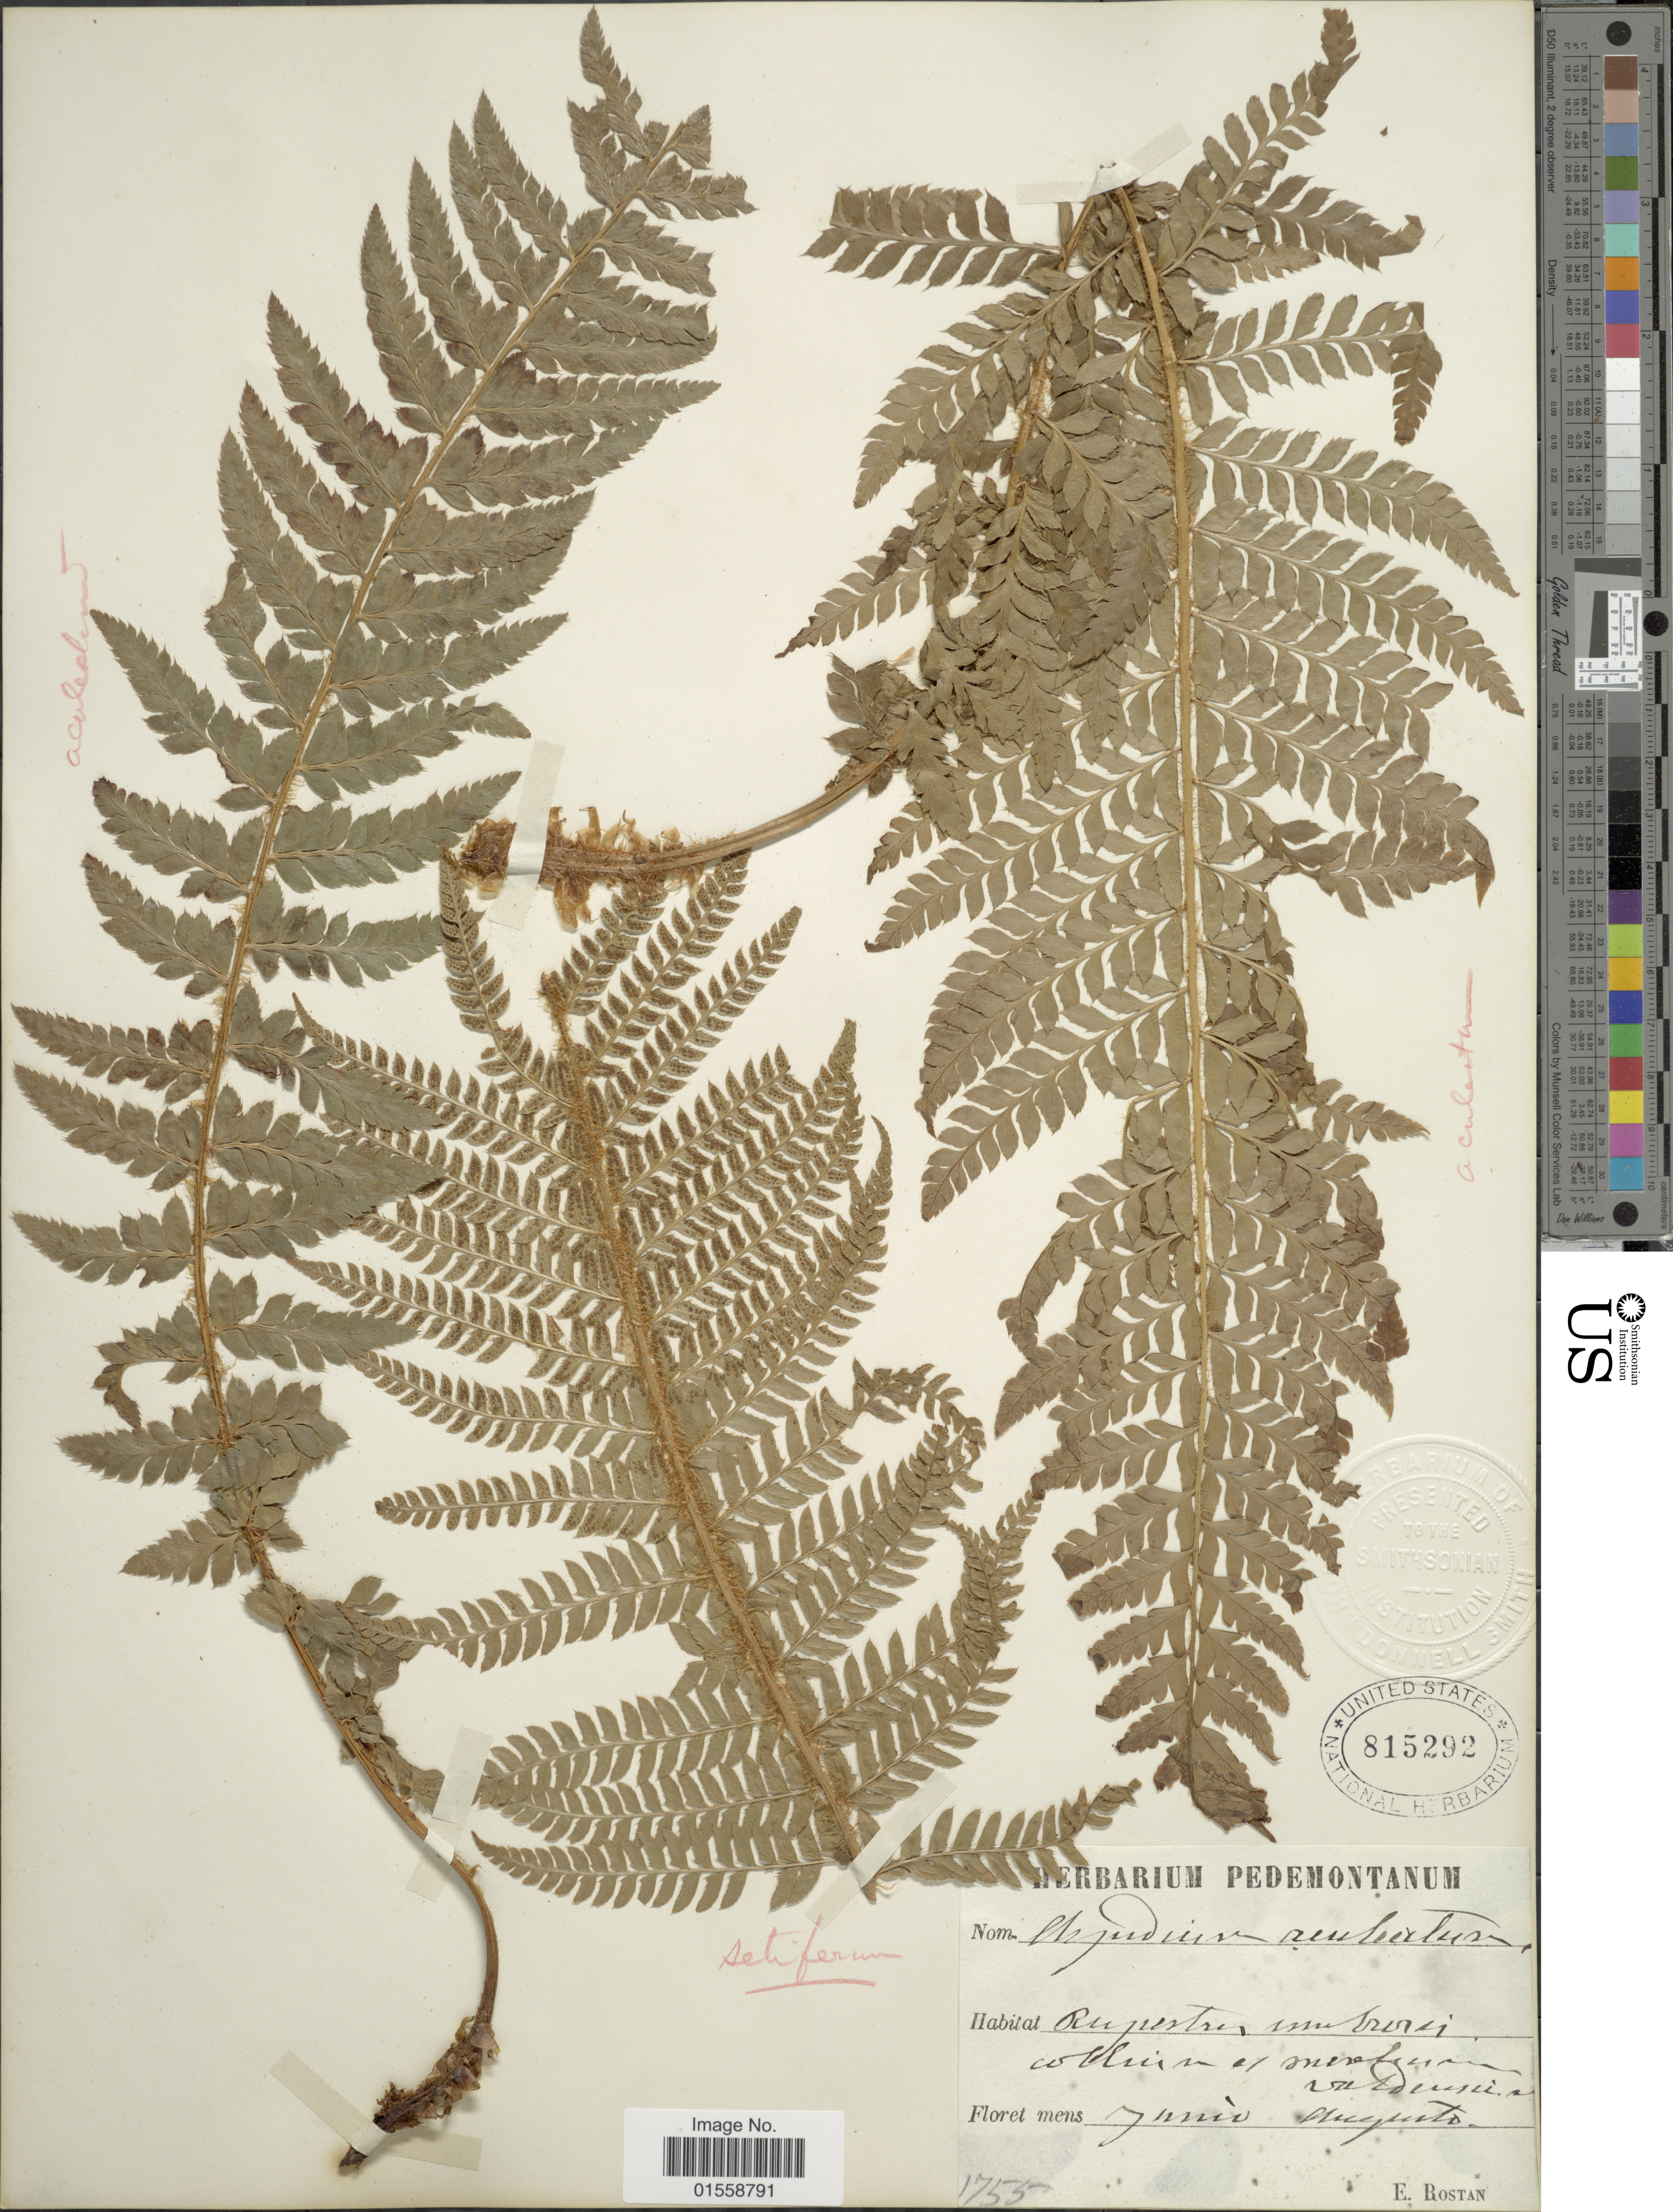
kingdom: Plantae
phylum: Tracheophyta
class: Polypodiopsida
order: Polypodiales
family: Dryopteridaceae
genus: Polystichum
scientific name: Polystichum setiferum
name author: (Forssk.) Moore ex Woynar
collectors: E. Bostan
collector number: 7155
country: Italy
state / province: Piedmont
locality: Rupestra muborei [interpreted]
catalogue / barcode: US 815292